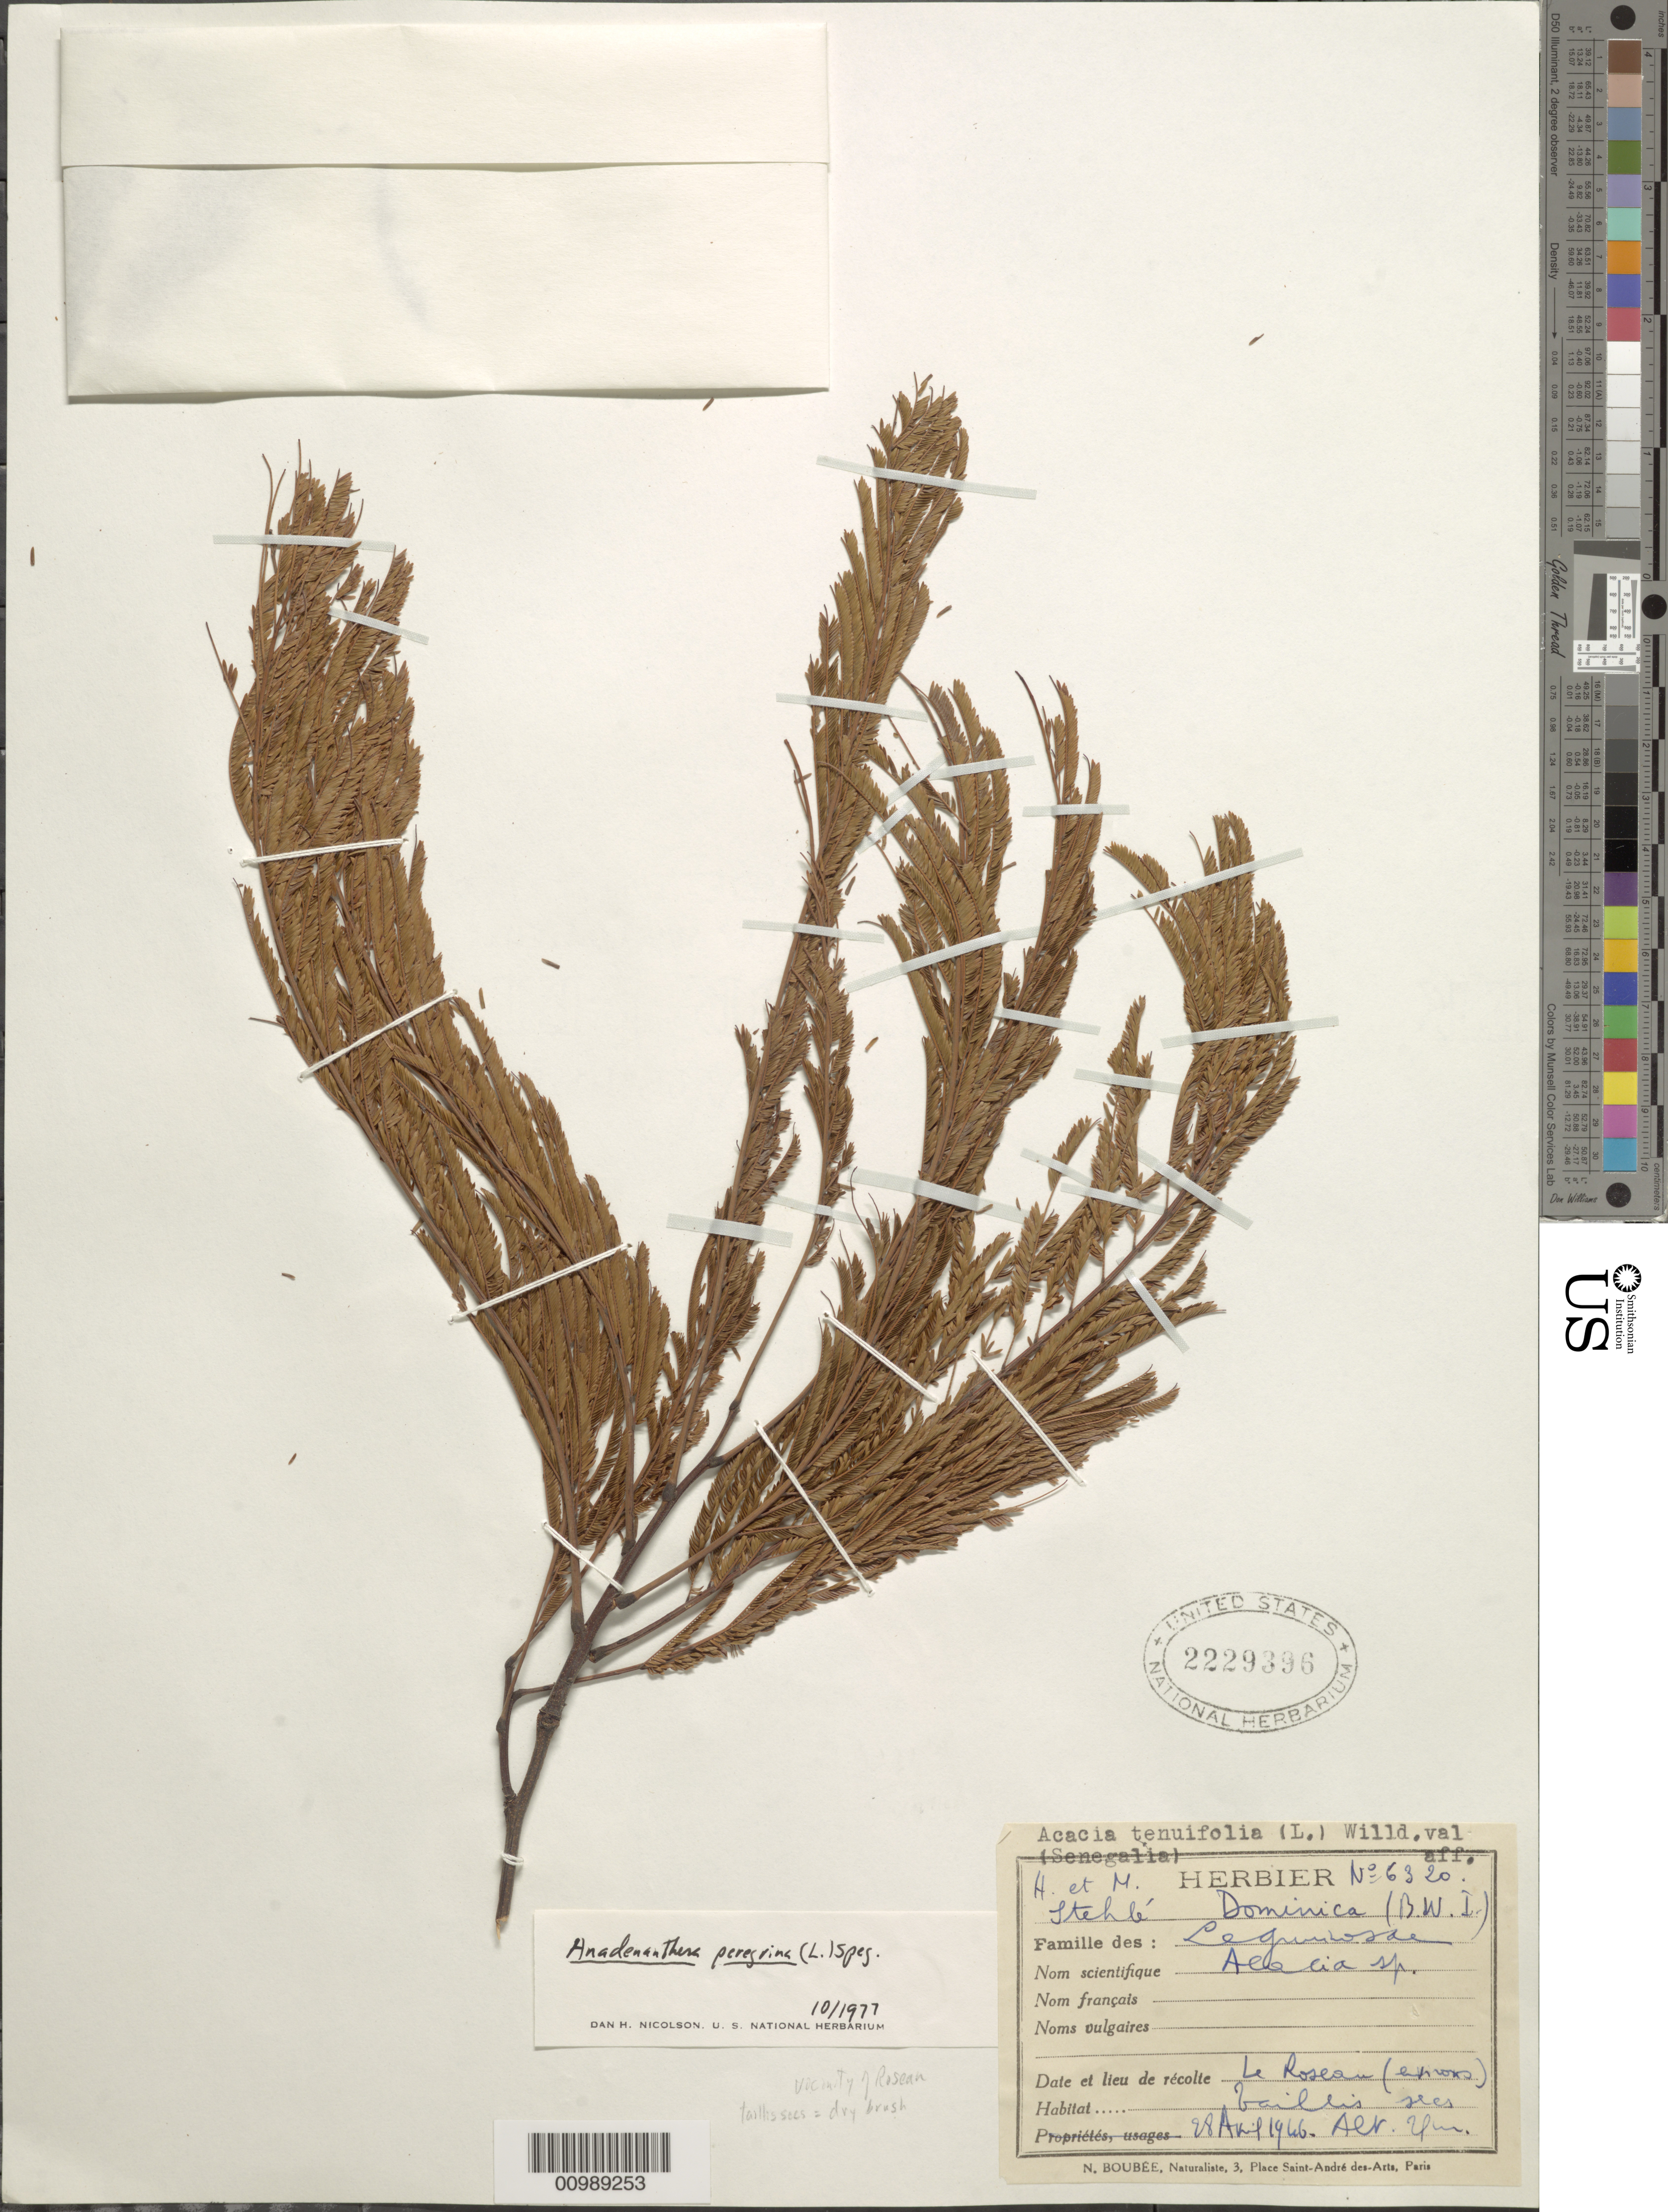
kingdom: Plantae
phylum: Tracheophyta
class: Magnoliopsida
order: Fabales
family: Fabaceae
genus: Anadenanthera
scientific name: Anadenanthera peregrina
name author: (L.) Speg.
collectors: H. Stehlé & M. Stehlé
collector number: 6320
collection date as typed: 28 Aug 1916 or 28 Aug 1966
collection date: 1916-08-28 or 1966-08-28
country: Dominica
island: Dominica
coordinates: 0 N, 0 E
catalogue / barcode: US 2229396